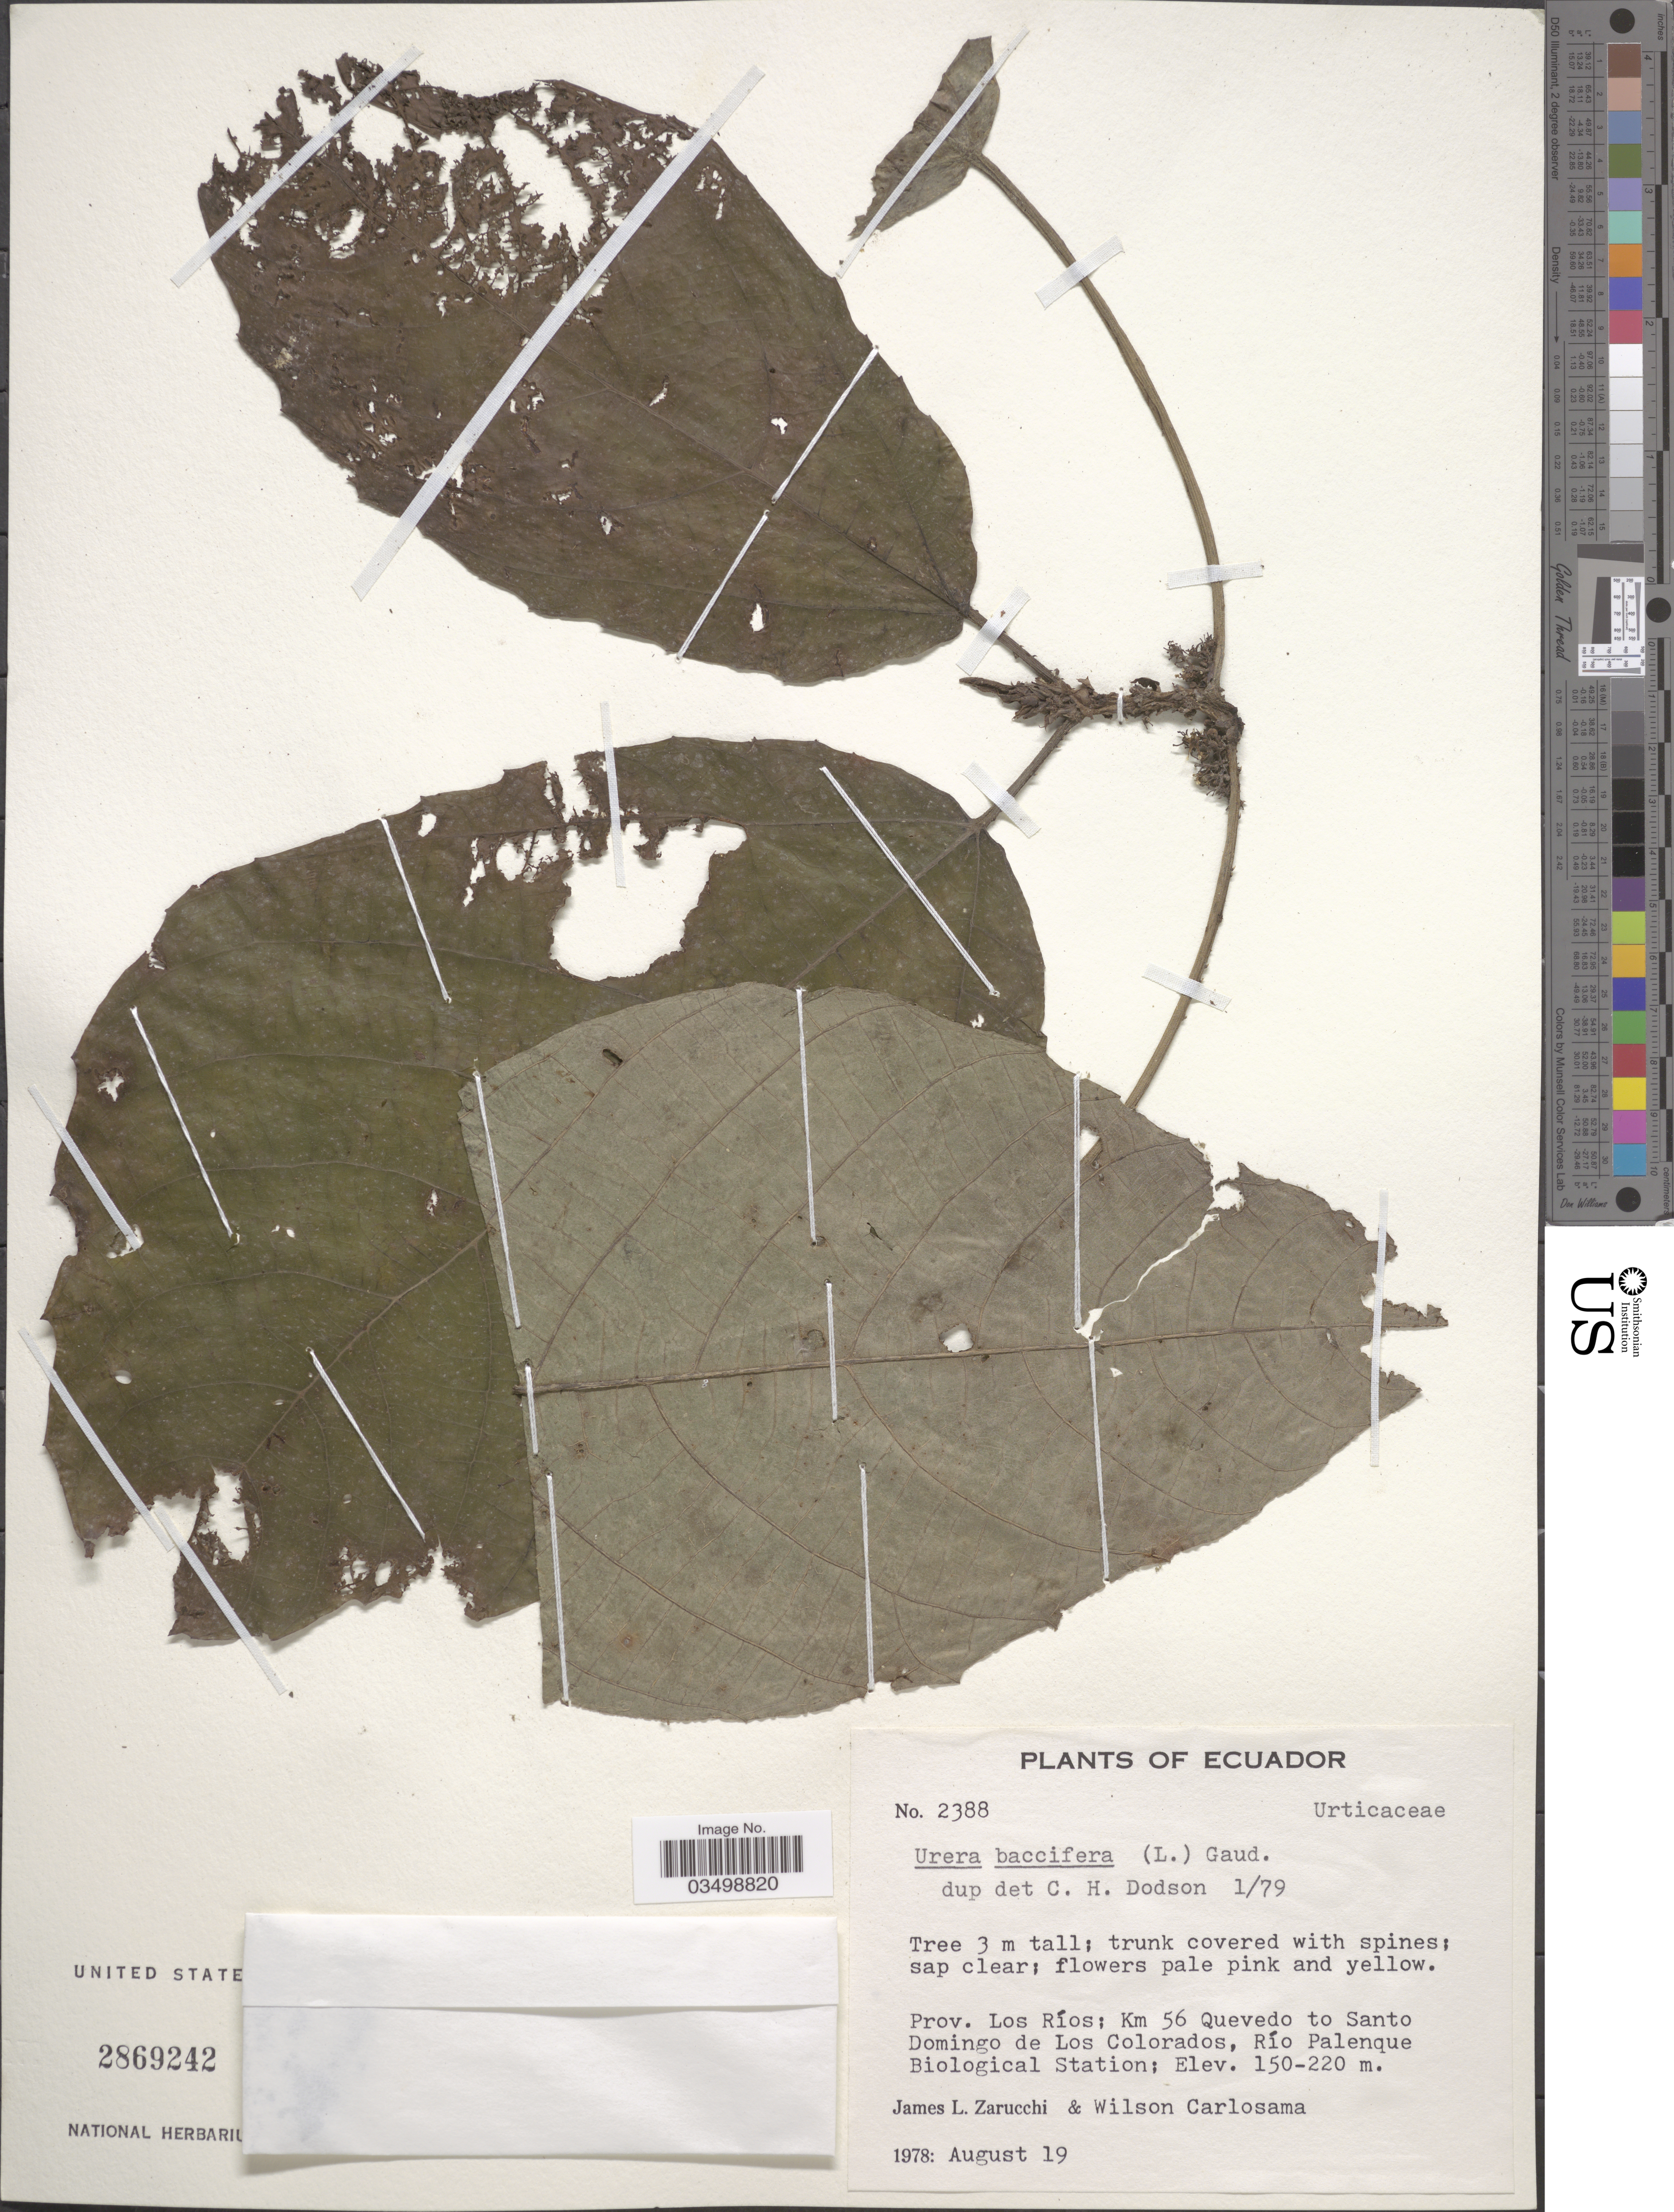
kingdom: Plantae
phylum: Tracheophyta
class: Magnoliopsida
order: Rosales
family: Urticaceae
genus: Urera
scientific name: Urera baccifera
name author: (L.) Gaudich. ex Wedd.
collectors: J. L. Zarucchi & W. Carlosama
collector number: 2388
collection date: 1978-08-19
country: Ecuador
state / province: Los Ríos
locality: Km 56 Quevedo to Santo Domingo de Los Colorados, Río Palenque Biological Station.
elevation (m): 150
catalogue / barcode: US 2869242